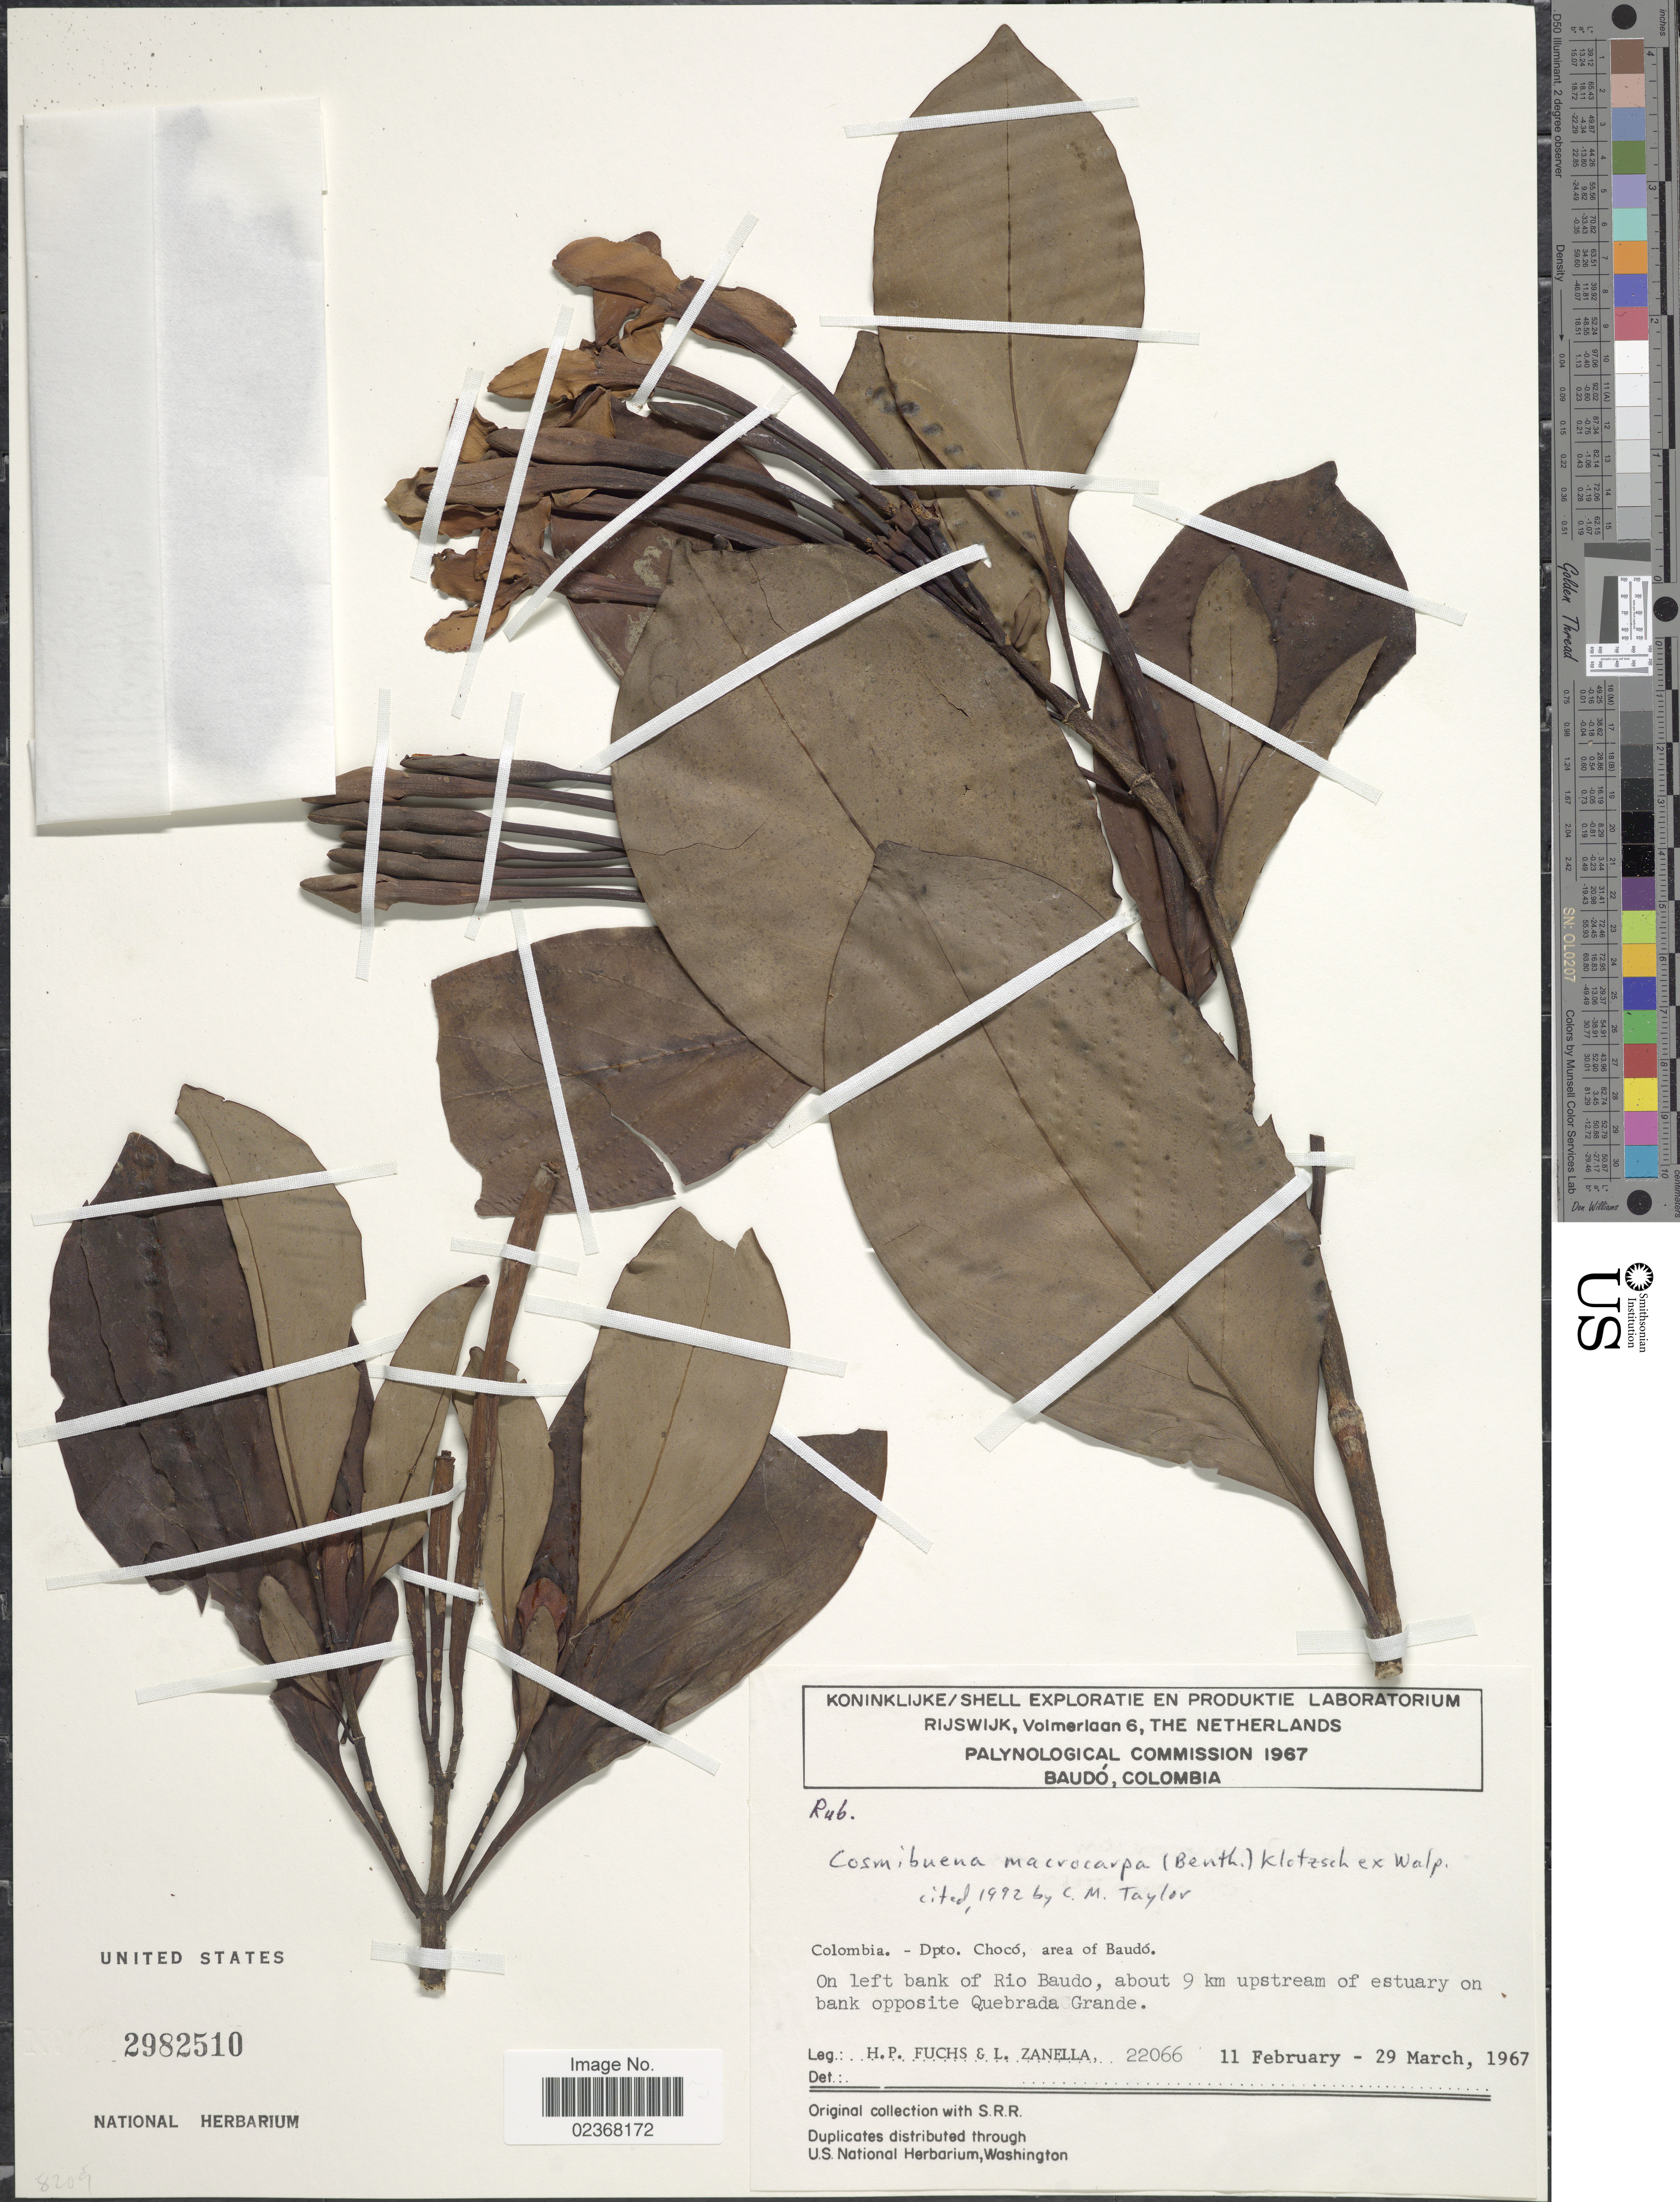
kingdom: Plantae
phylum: Tracheophyta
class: Magnoliopsida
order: Gentianales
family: Rubiaceae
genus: Cosmibuena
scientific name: Cosmibuena macrocarpa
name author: (Benth.) Klotzsch ex Walp.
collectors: H. P. Fuchs & L. Zanella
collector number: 22066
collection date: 1967-02-11/1967-03-29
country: Colombia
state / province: Chocó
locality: Colombia, Dpto. Choco, area of Baudo, On left bank of Rio Baudo, about 9 km upstream of estuary on bank opposite Quebrada Grande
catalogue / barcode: US 2982510